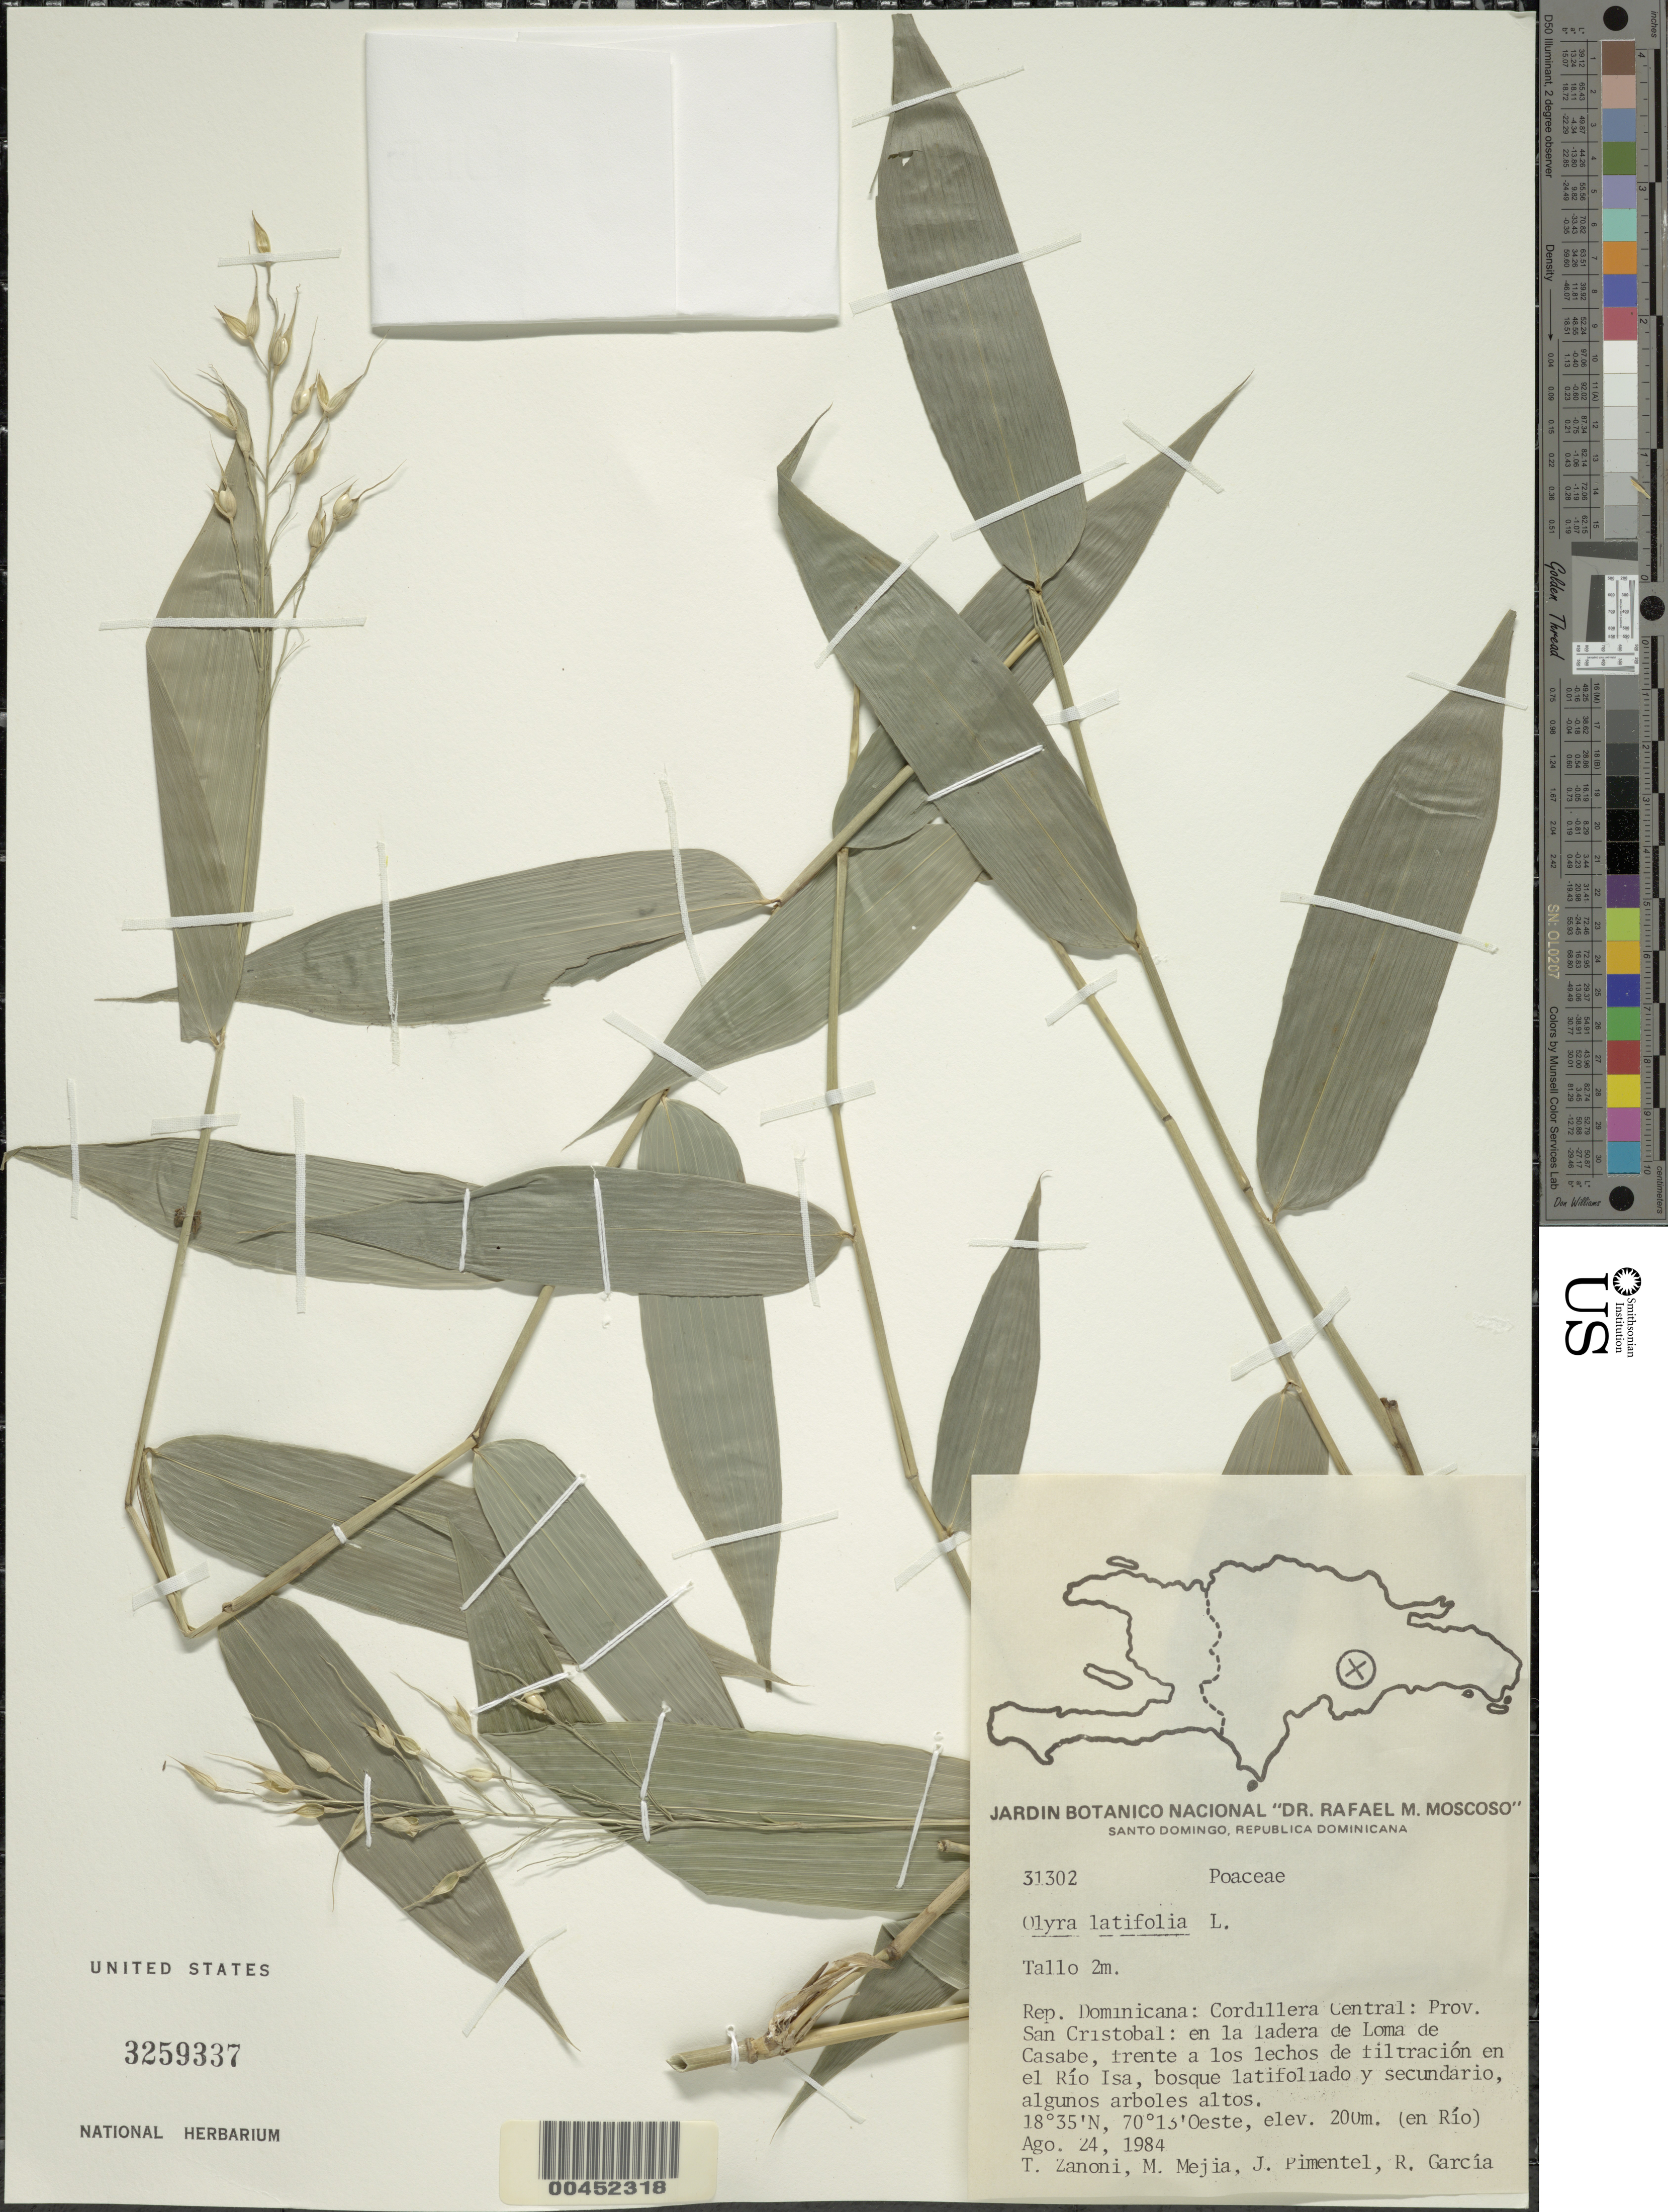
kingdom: Plantae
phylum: Tracheophyta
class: Liliopsida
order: Poales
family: Poaceae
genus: Olyra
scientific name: Olyra latifolia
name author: L.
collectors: T. A. Zanoni, M. Mejia Pimentel, J. Pimentel Baez & R. G. García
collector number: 31302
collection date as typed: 24 Aug 1984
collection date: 1984-08-24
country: Dominican Republic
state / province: San Cristóbal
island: Hispaniola Island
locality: Loma de casabe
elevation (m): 200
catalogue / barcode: US 3259337